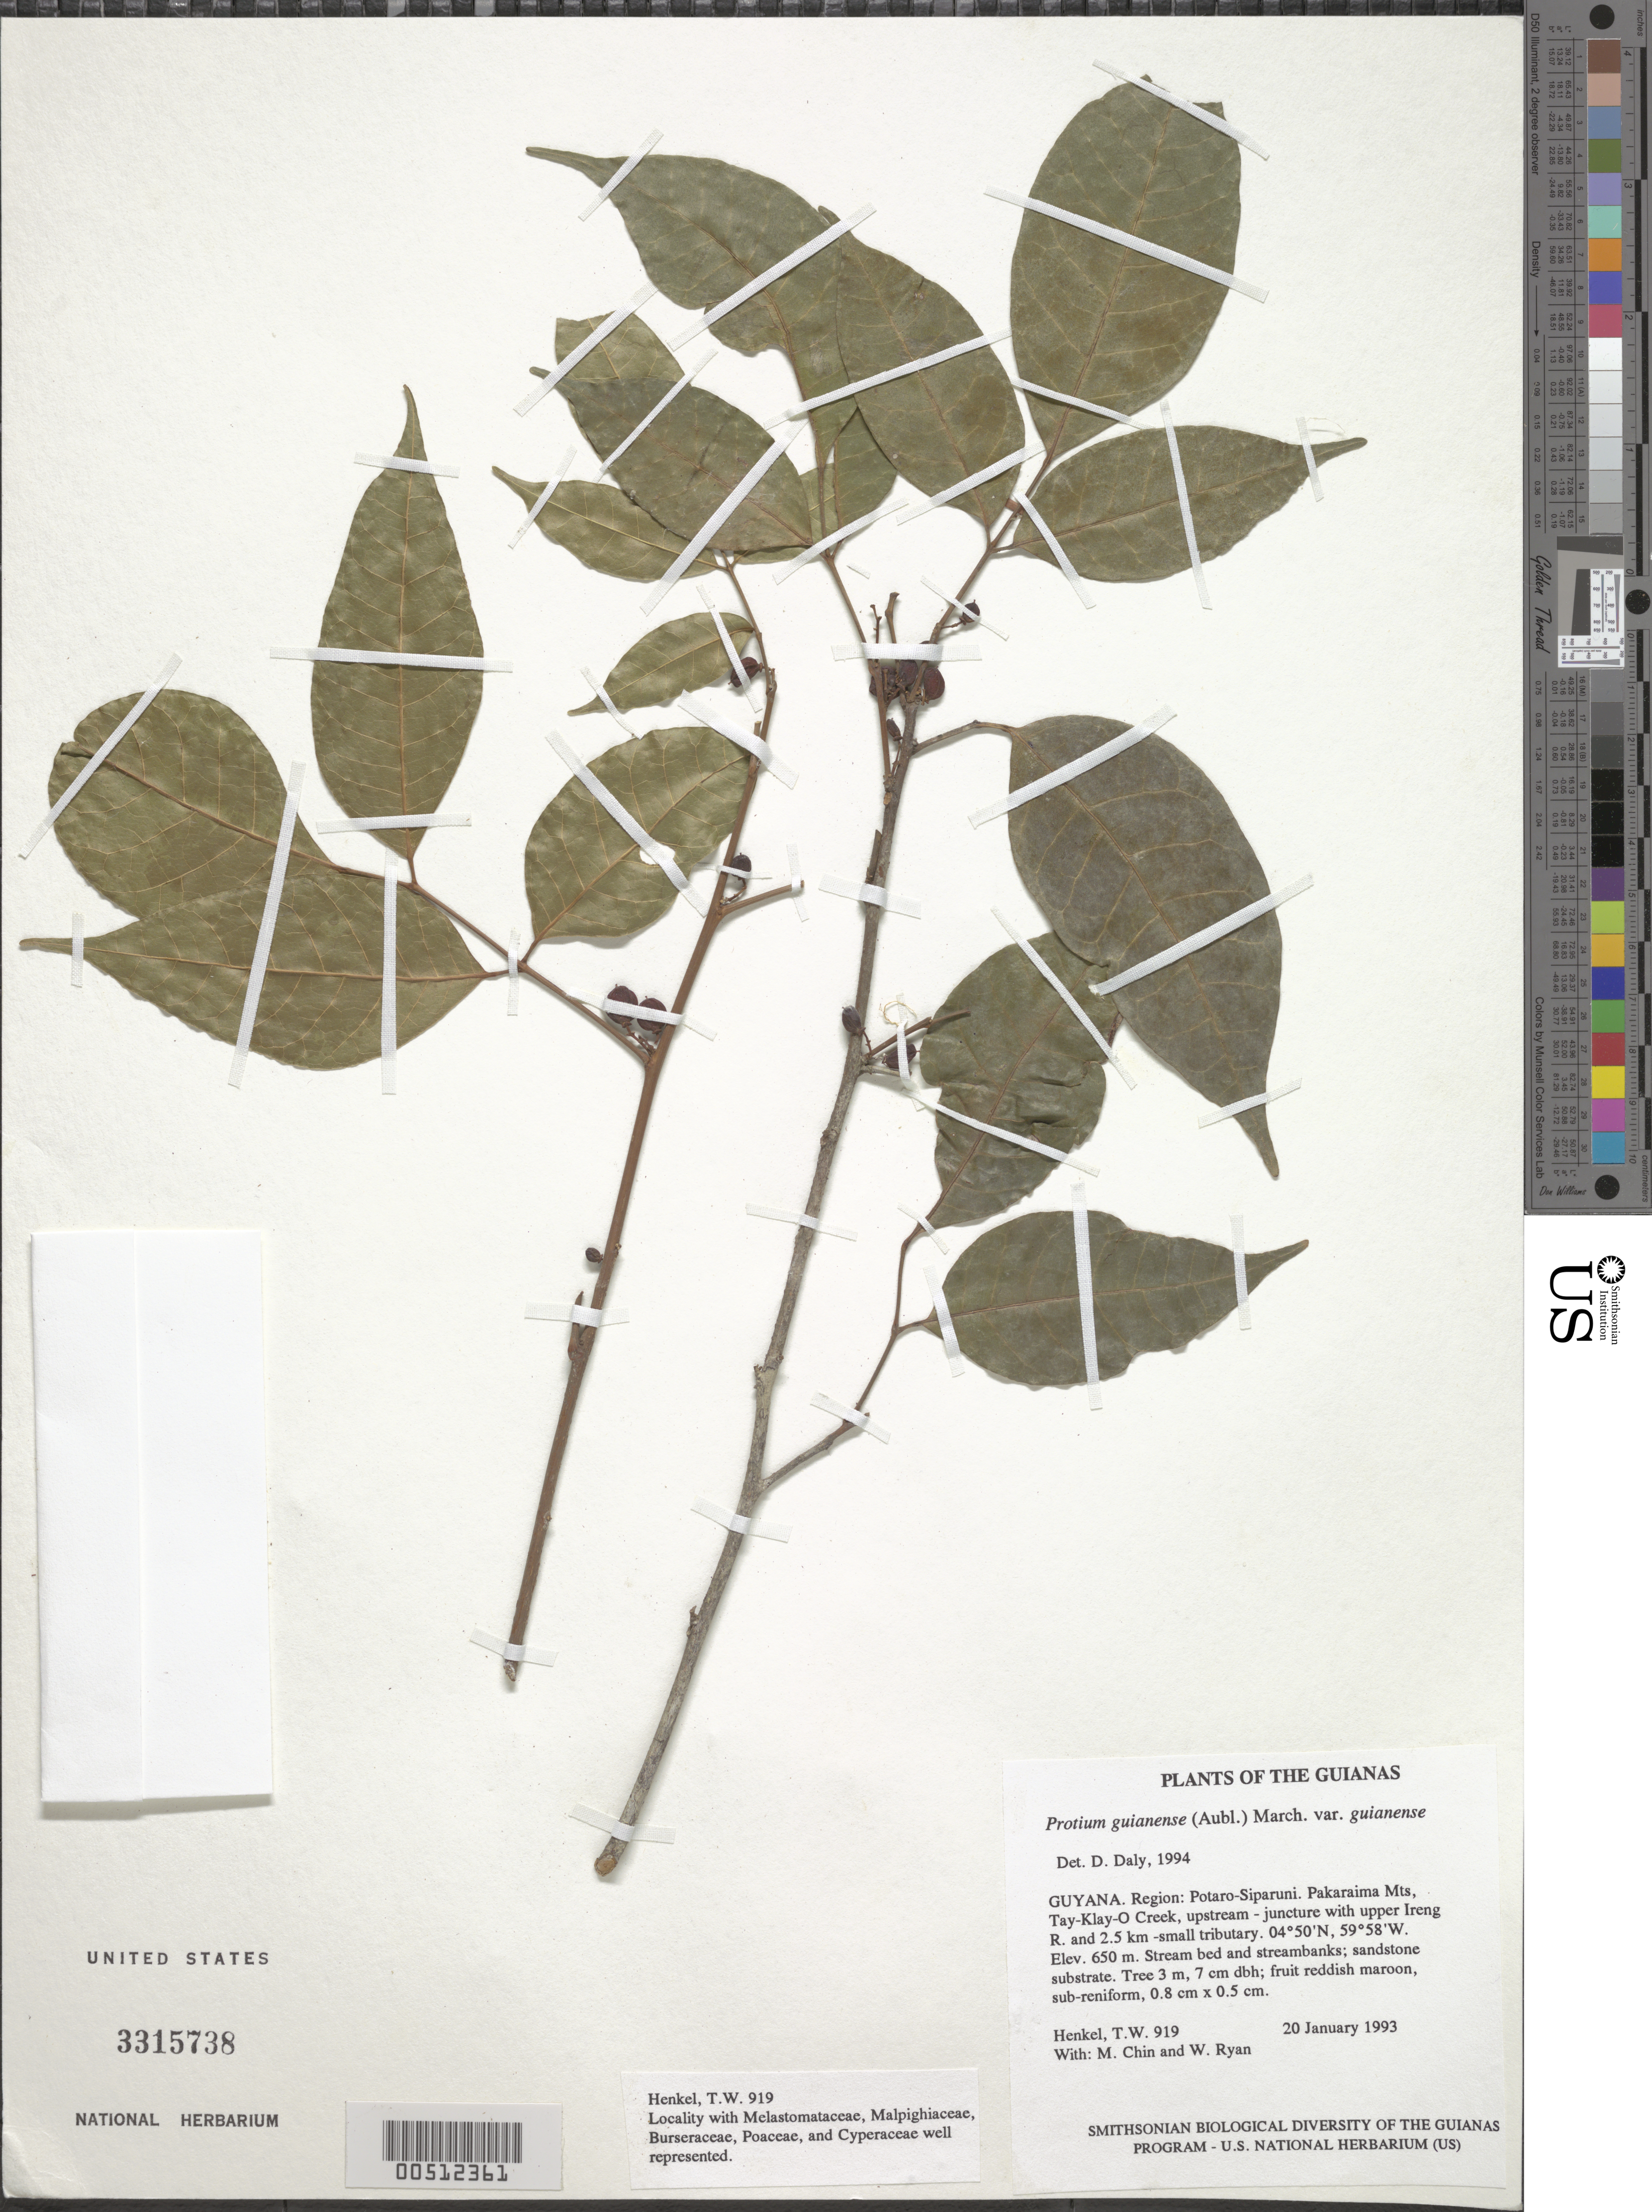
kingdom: Plantae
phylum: Tracheophyta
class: Magnoliopsida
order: Sapindales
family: Burseraceae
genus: Protium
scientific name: Protium guianense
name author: (Aubl.) Marchand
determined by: Daly, D. C.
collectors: T. Henkel, M. Chin & W. Ryan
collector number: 919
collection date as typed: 20 January 1993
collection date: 1993-01-20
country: Guyana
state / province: Potaro-Siparuni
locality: Pakaraima Mts, Tay-Klay-O Creek, upstream - juncture with upper Ireng R. and 2.5 km -small tributary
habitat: Stream bed and streambanks; sandstone substrate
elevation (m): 650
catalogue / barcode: US 3315738